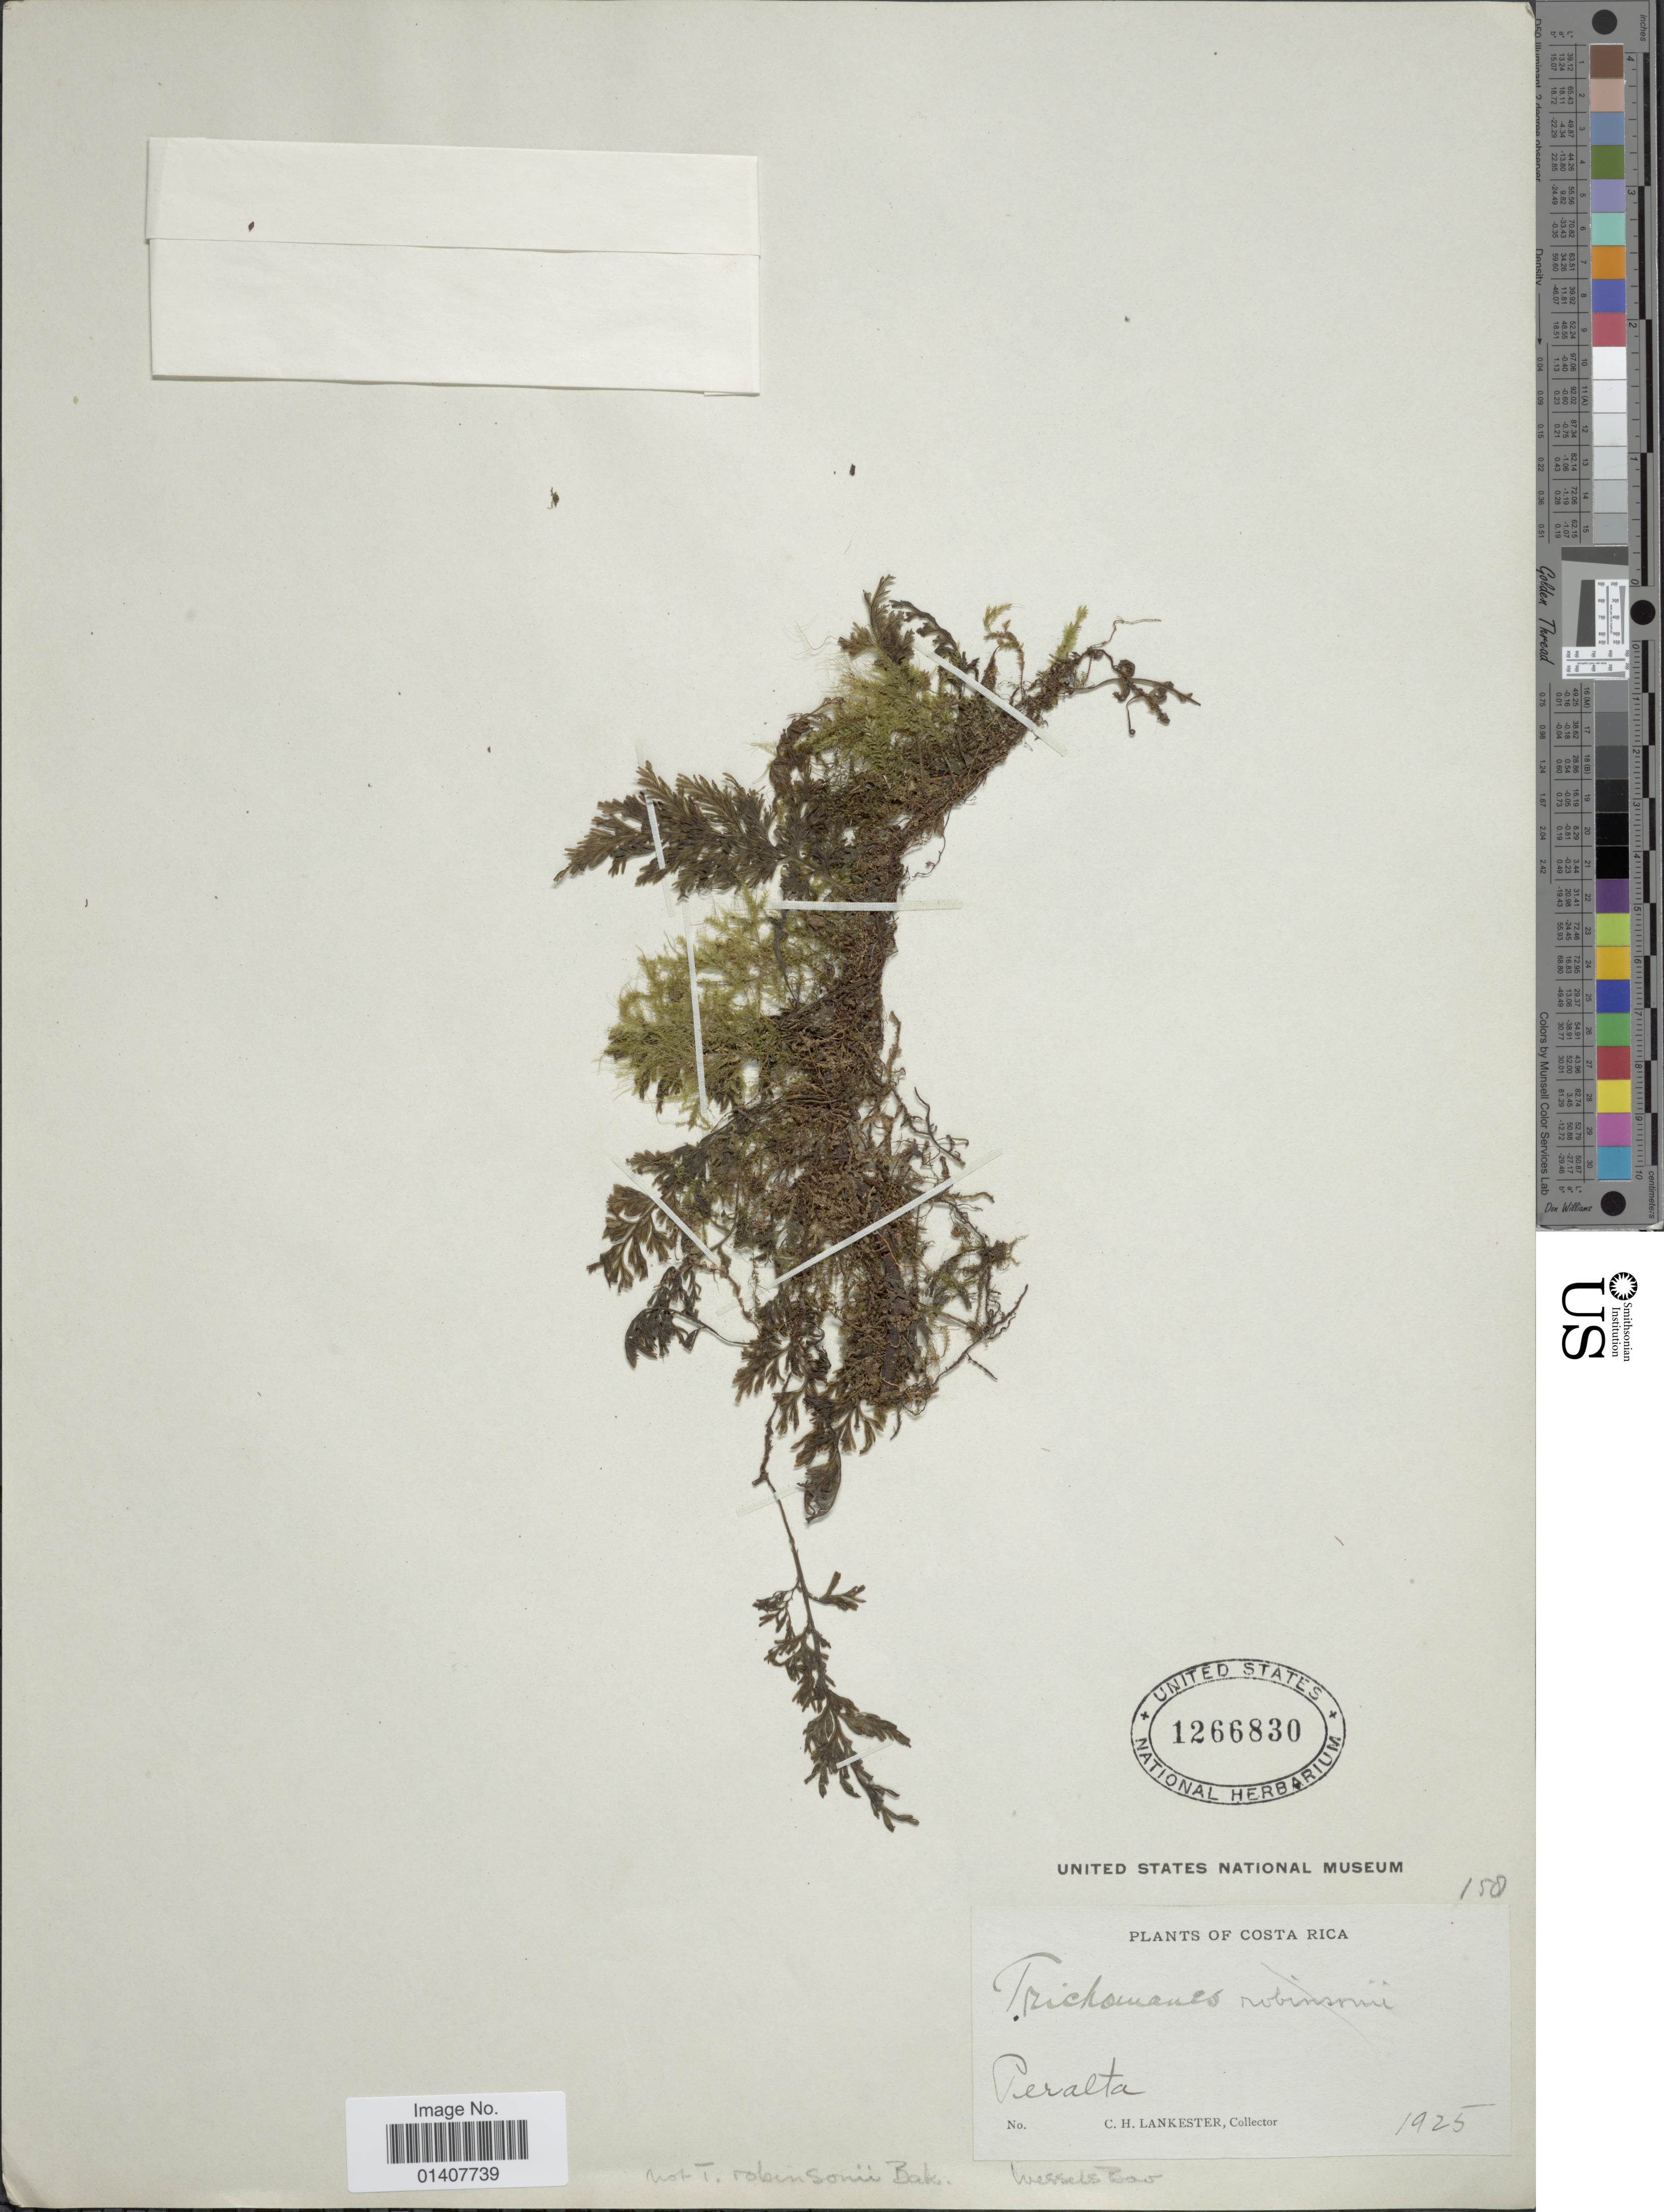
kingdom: Plantae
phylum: Tracheophyta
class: Polypodiopsida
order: Hymenophyllales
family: Hymenophyllaceae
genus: Trichomanes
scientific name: Trichomanes sp.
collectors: C. H. Lankester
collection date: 1925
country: Costa Rica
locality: Peralta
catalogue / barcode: US 1266830